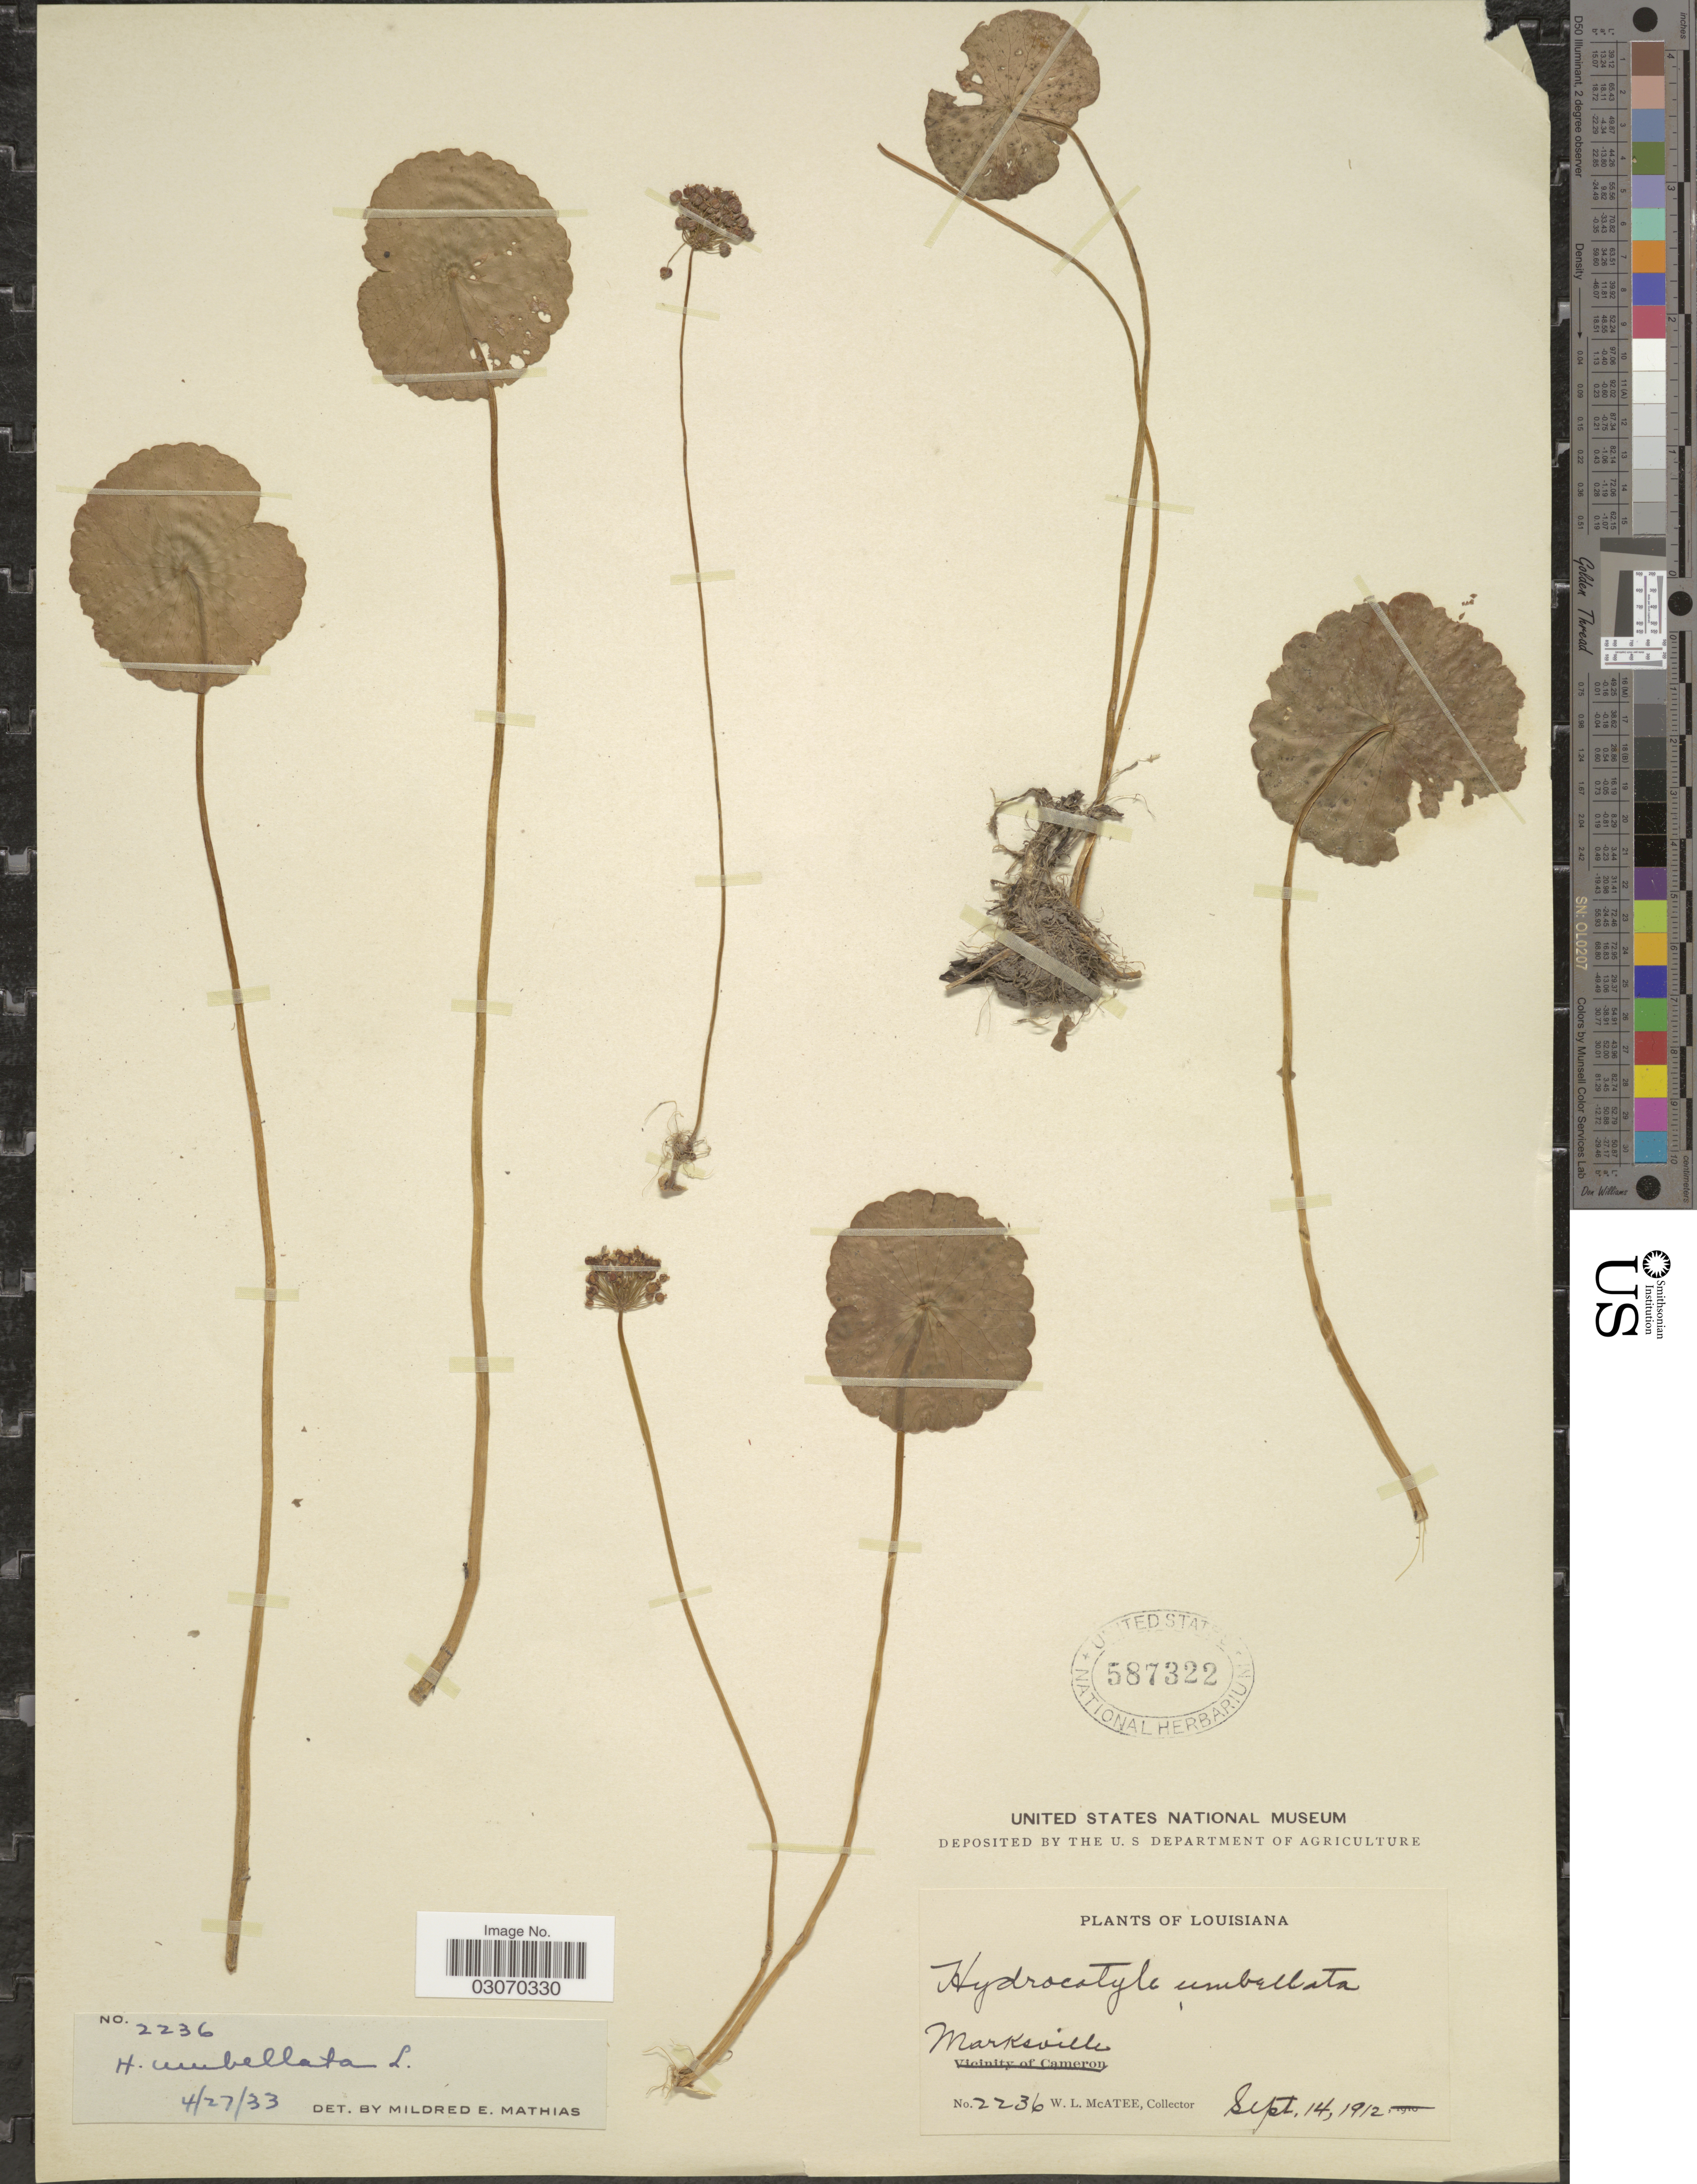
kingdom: Plantae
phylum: Tracheophyta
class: Magnoliopsida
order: Apiales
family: Araliaceae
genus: Hydrocotyle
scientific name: Hydrocotyle umbellata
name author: L.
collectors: W. McAtee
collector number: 2236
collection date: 1912-09-14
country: United States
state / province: Louisiana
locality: Marksville.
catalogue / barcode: US 587322